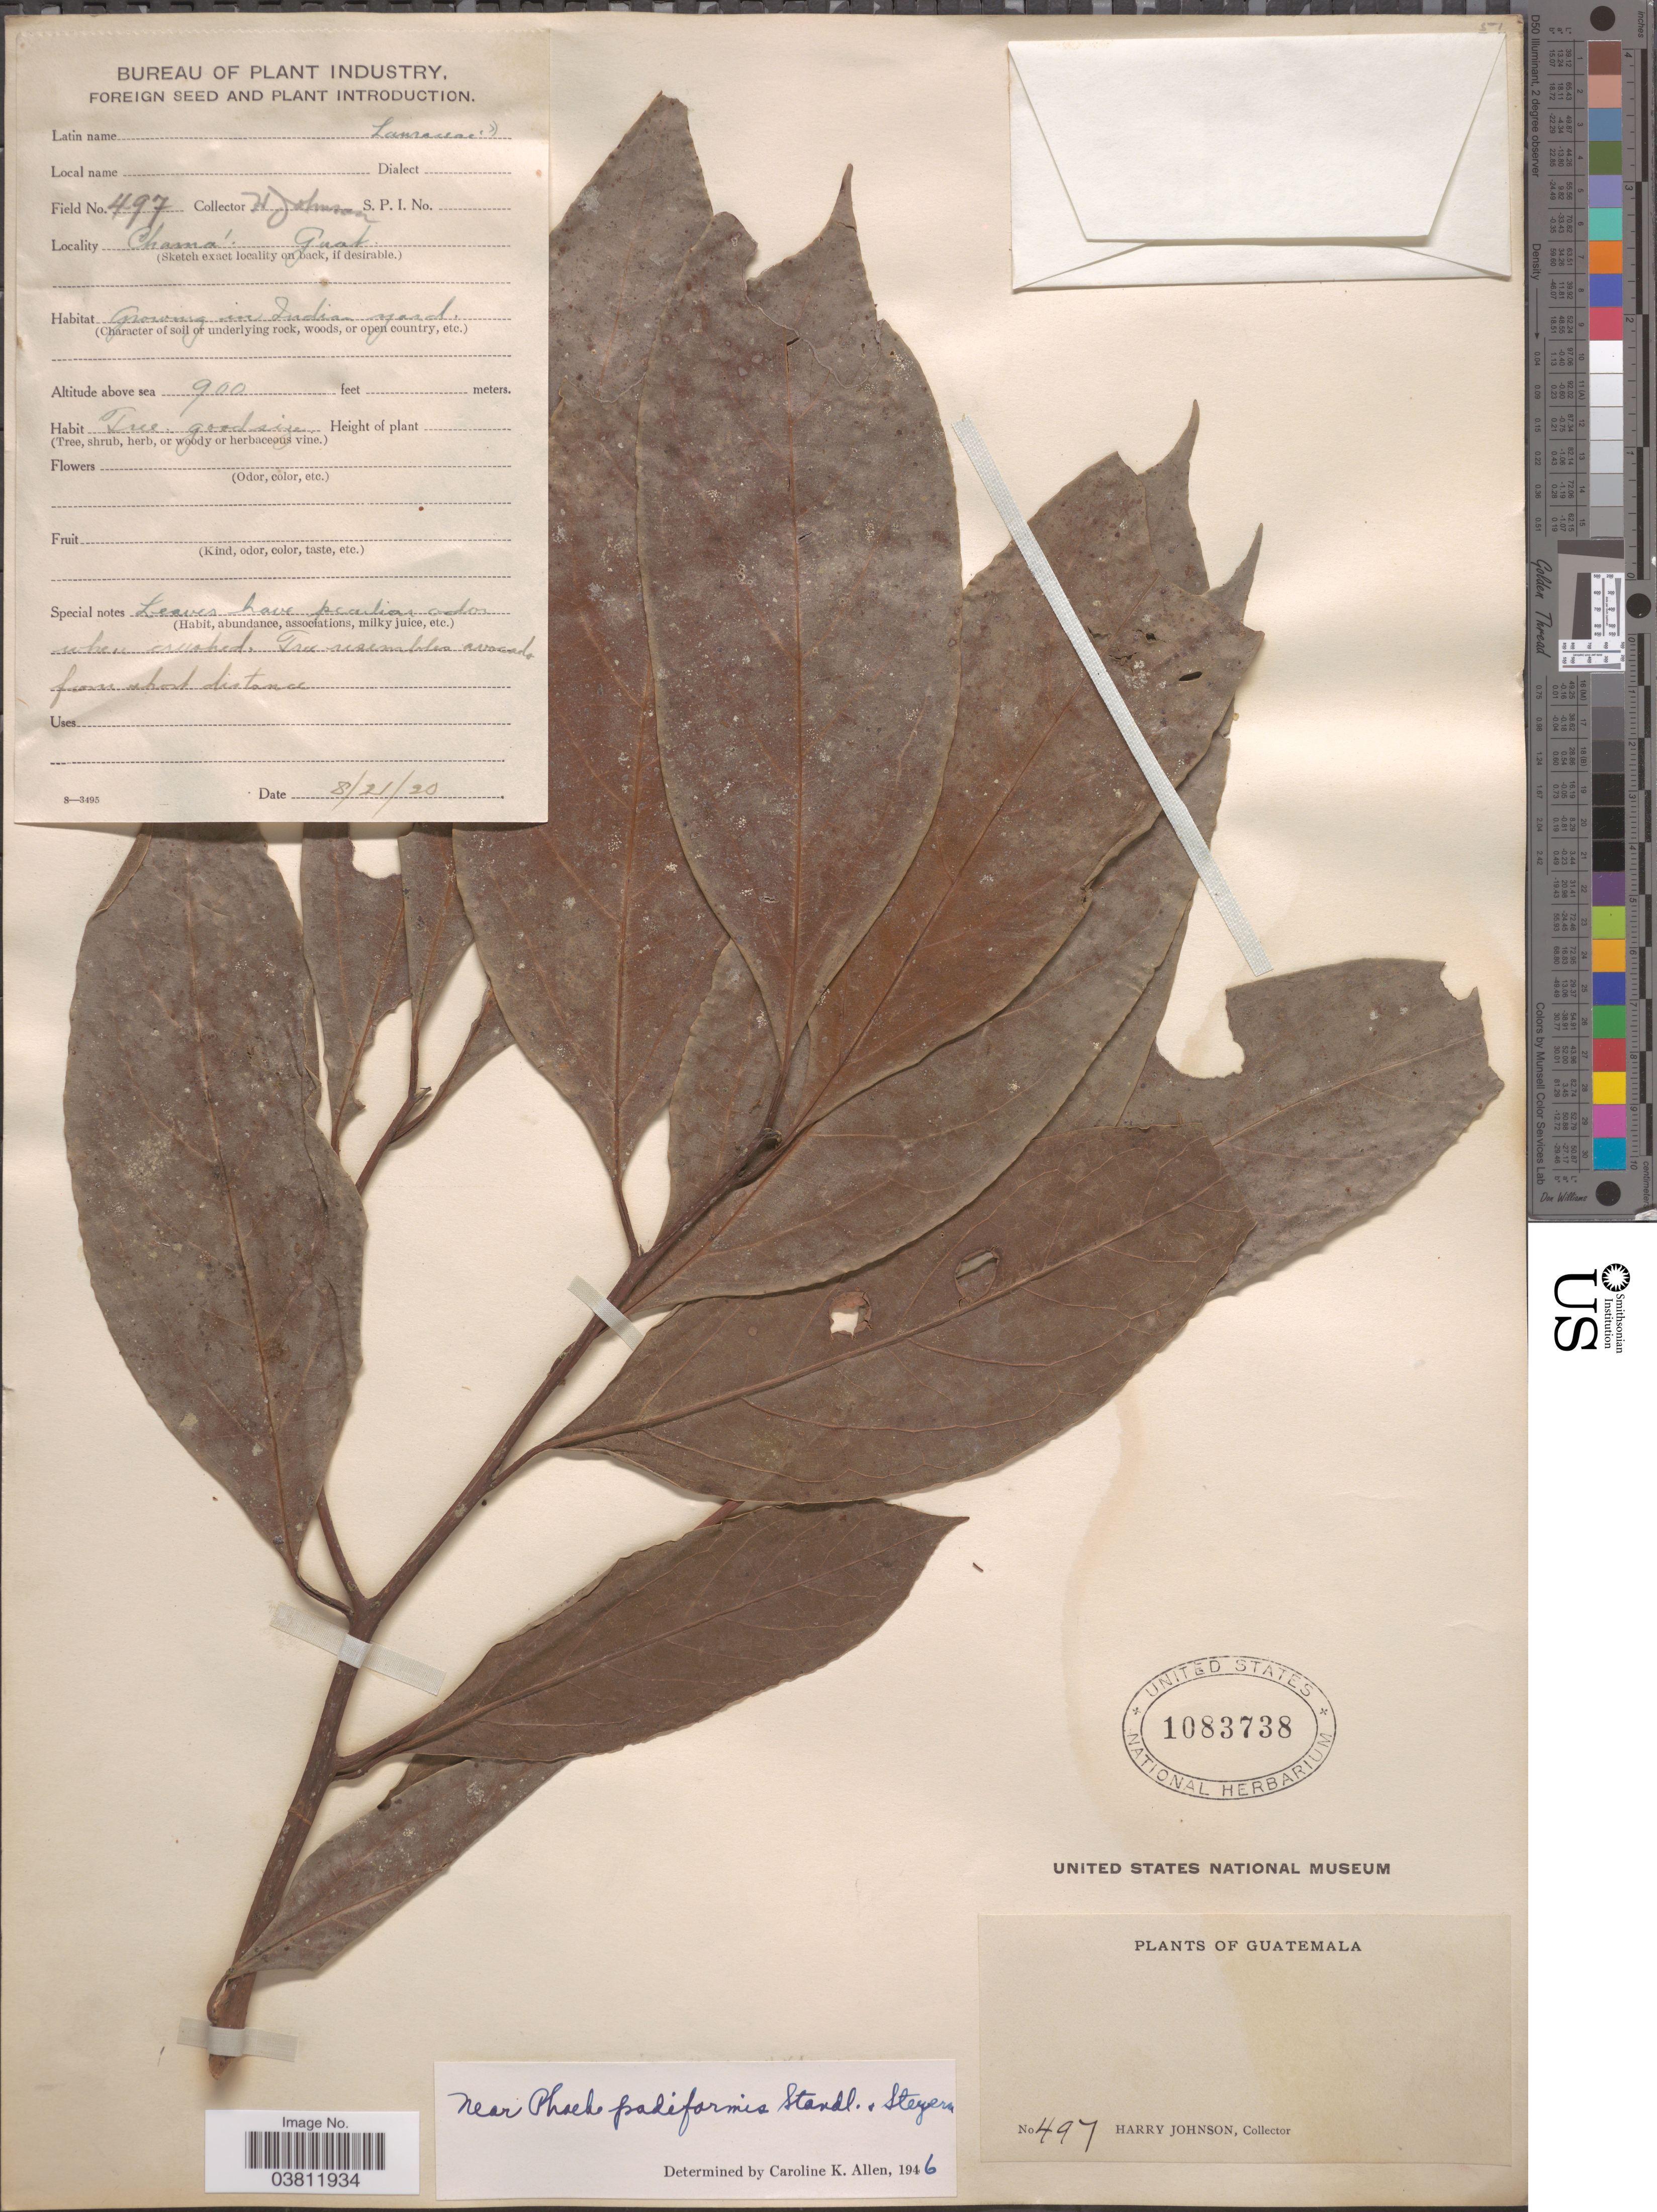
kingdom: Plantae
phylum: Tracheophyta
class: Magnoliopsida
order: Laurales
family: Lauraceae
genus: Phoebe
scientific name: Phoebe padiformis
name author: Standl. & Steyerm.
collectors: H. Johnson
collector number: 497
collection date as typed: Transcribed d/m/y: 21/8/20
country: Guatemala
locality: Chama. Growing in Indian Yard.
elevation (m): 274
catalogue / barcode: US 1083738